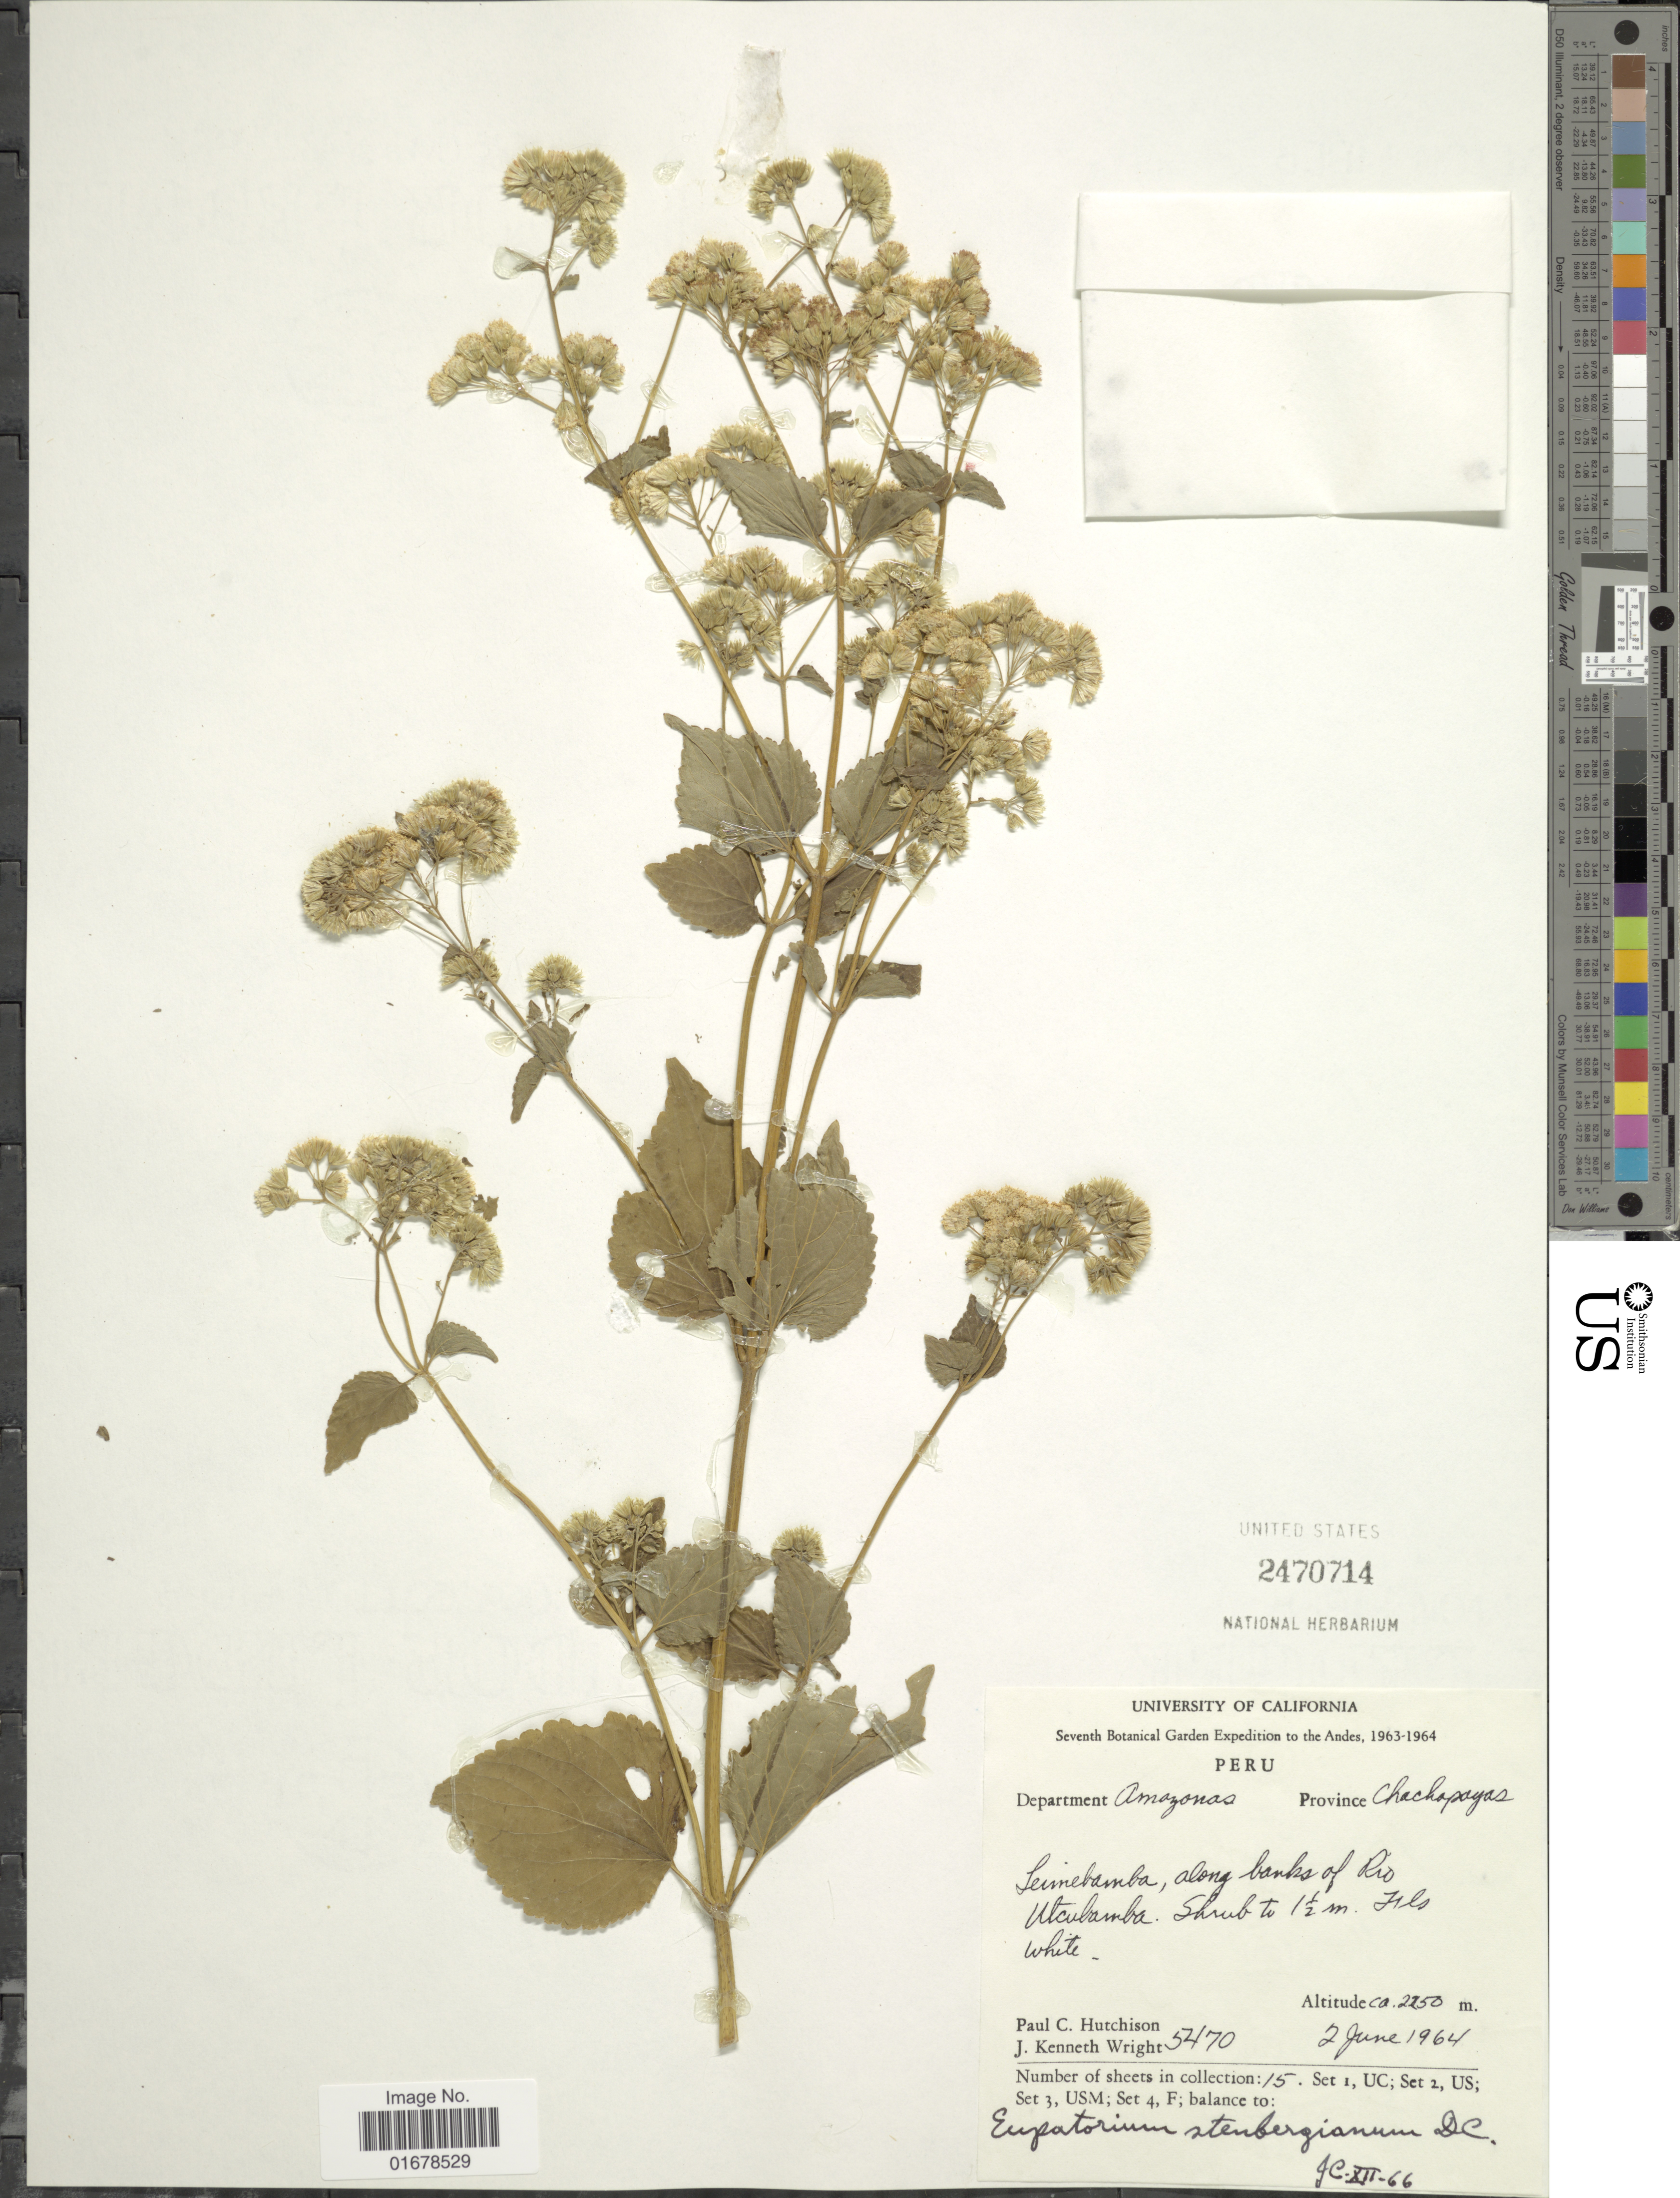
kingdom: Plantae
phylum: Tracheophyta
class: Magnoliopsida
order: Asterales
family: Asteraceae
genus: Ageratina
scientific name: Ageratina sternbergiana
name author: (DC.) R.M. King & H. Rob.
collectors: P. C. Hutchison & J. K. Wright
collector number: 5470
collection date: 1964-06-02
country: Peru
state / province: Amazonas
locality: Department Amazonas, Province Chachapoyas, Leimebamba, along banks of Rio Utcubamba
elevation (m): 2250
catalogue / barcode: US 2470714